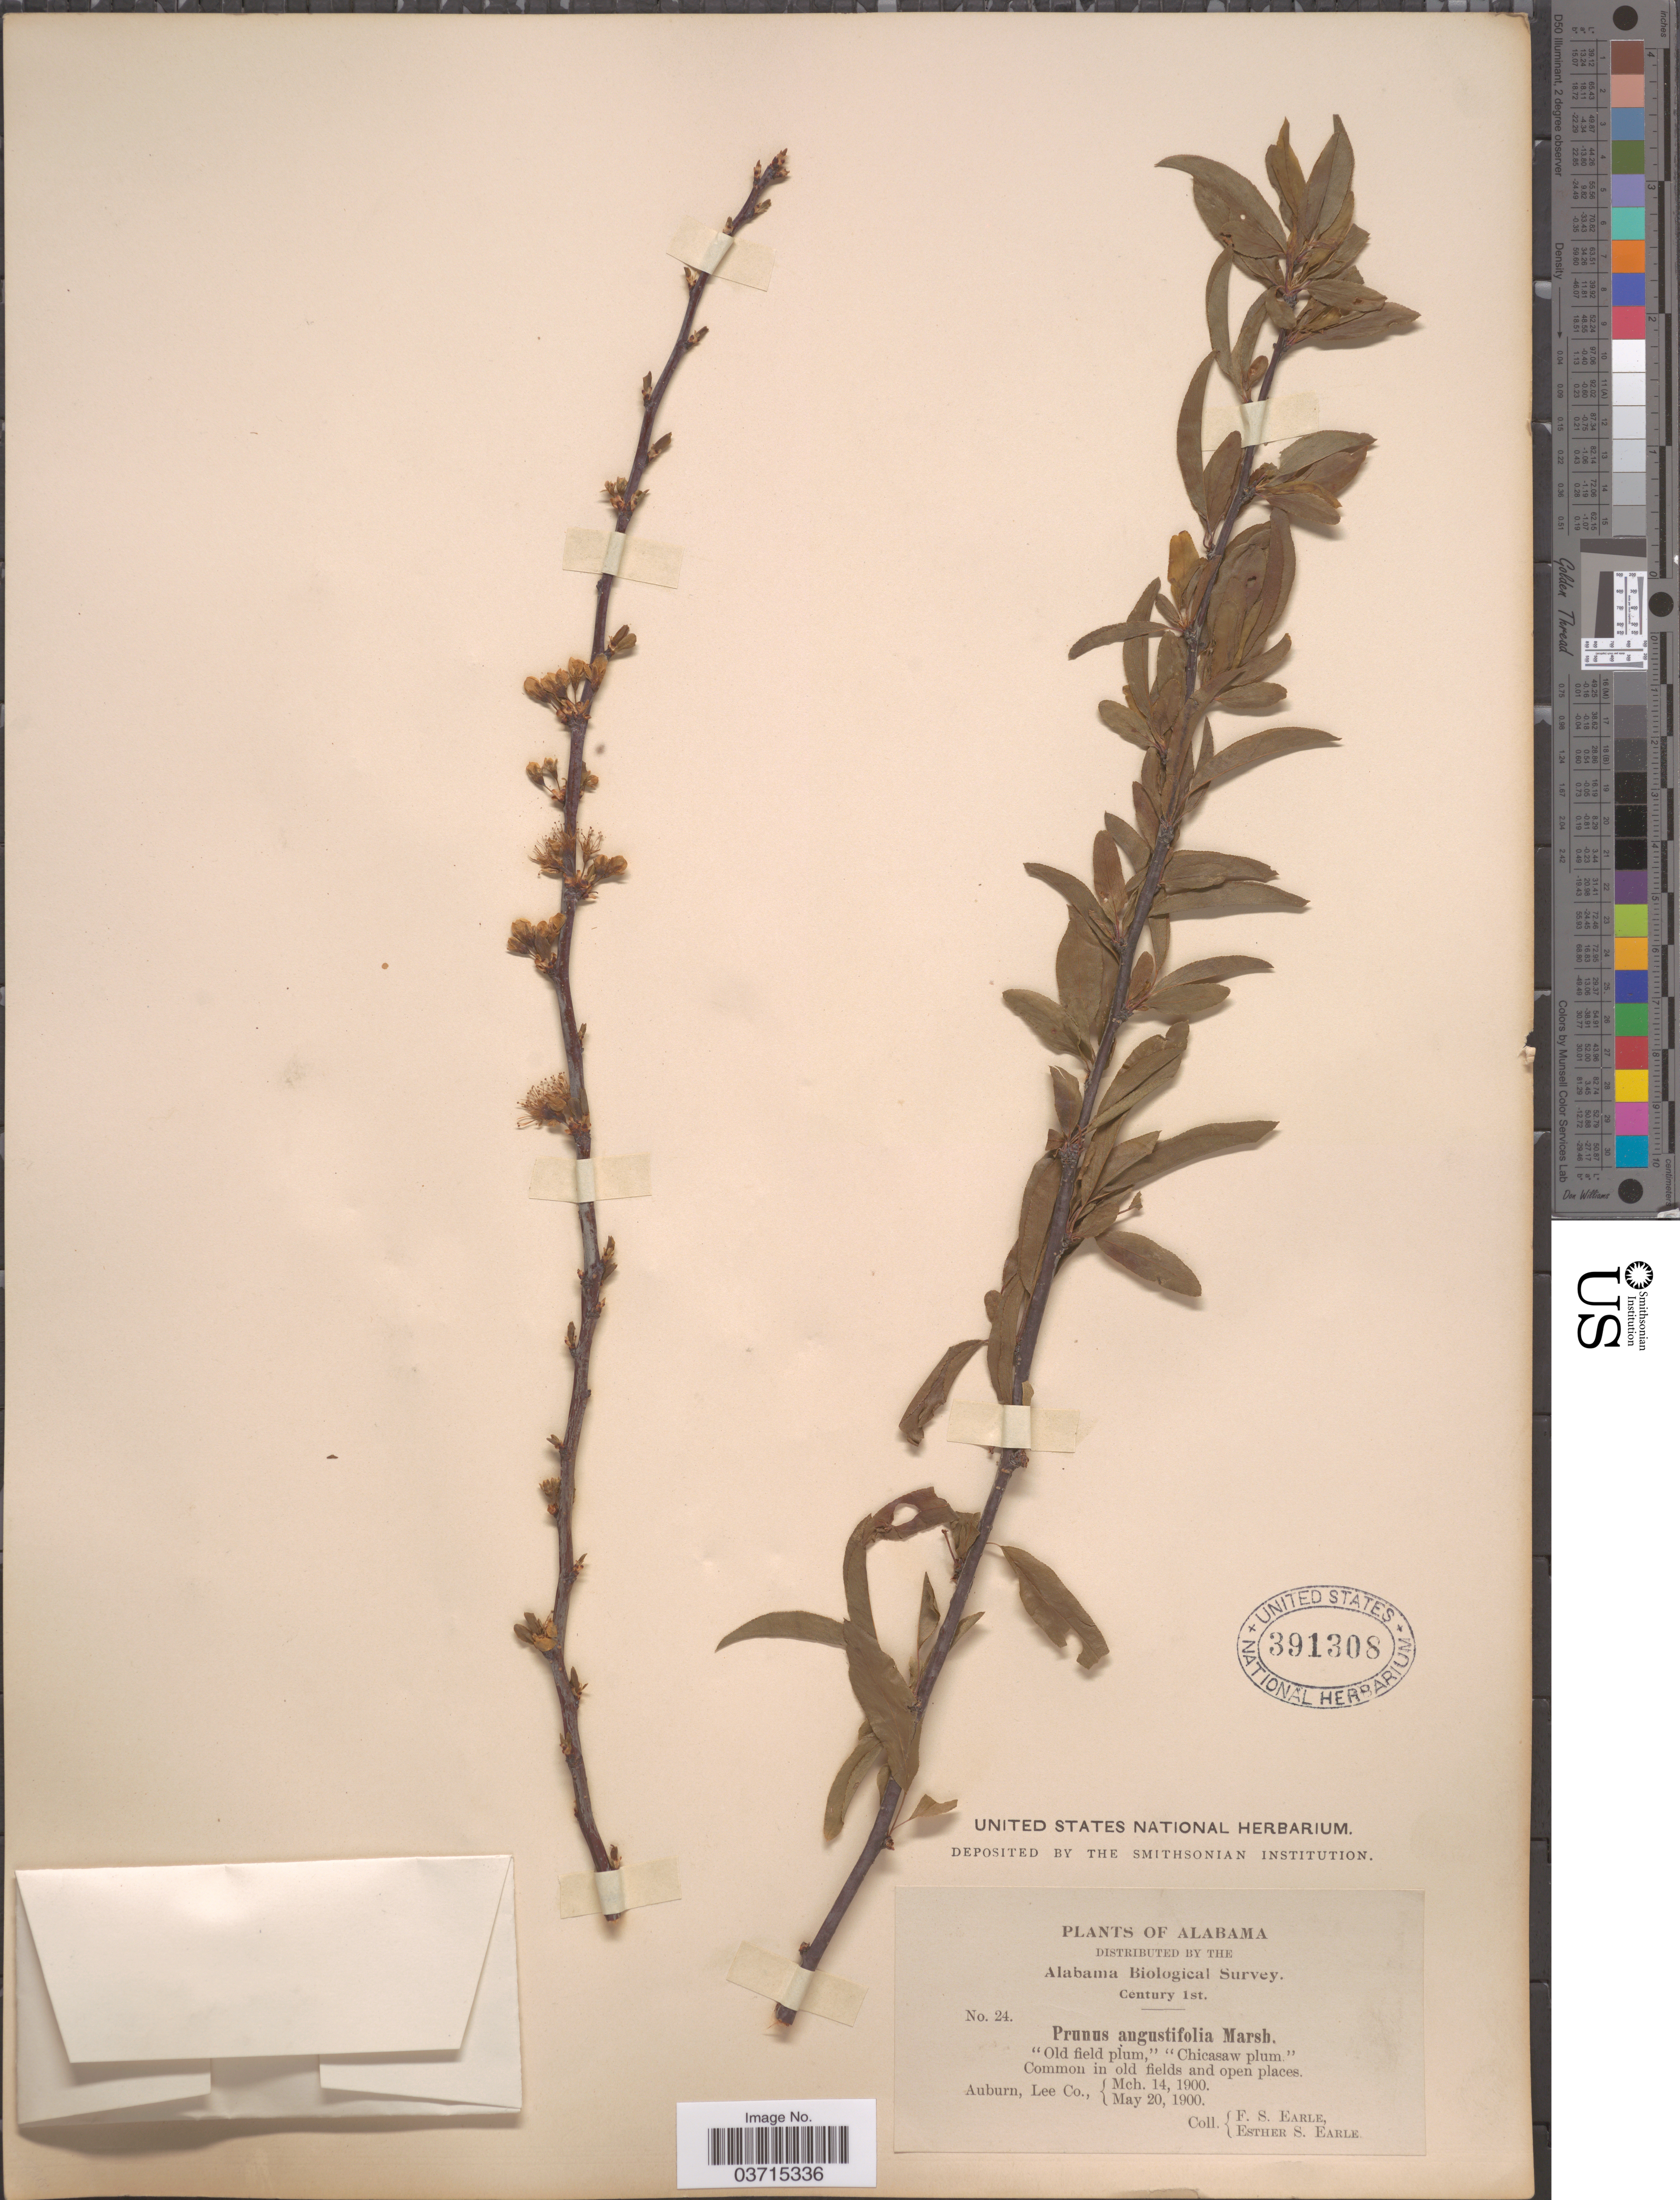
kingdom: Plantae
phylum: Tracheophyta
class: Magnoliopsida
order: Rosales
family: Rosaceae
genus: Prunus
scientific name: Prunus angustifolia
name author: Marshall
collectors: F. S. Earle & E. S. Earle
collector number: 24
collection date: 1900-03-14/1900-05-20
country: United States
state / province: Alabama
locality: Auburn, Lee Co.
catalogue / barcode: US 391308